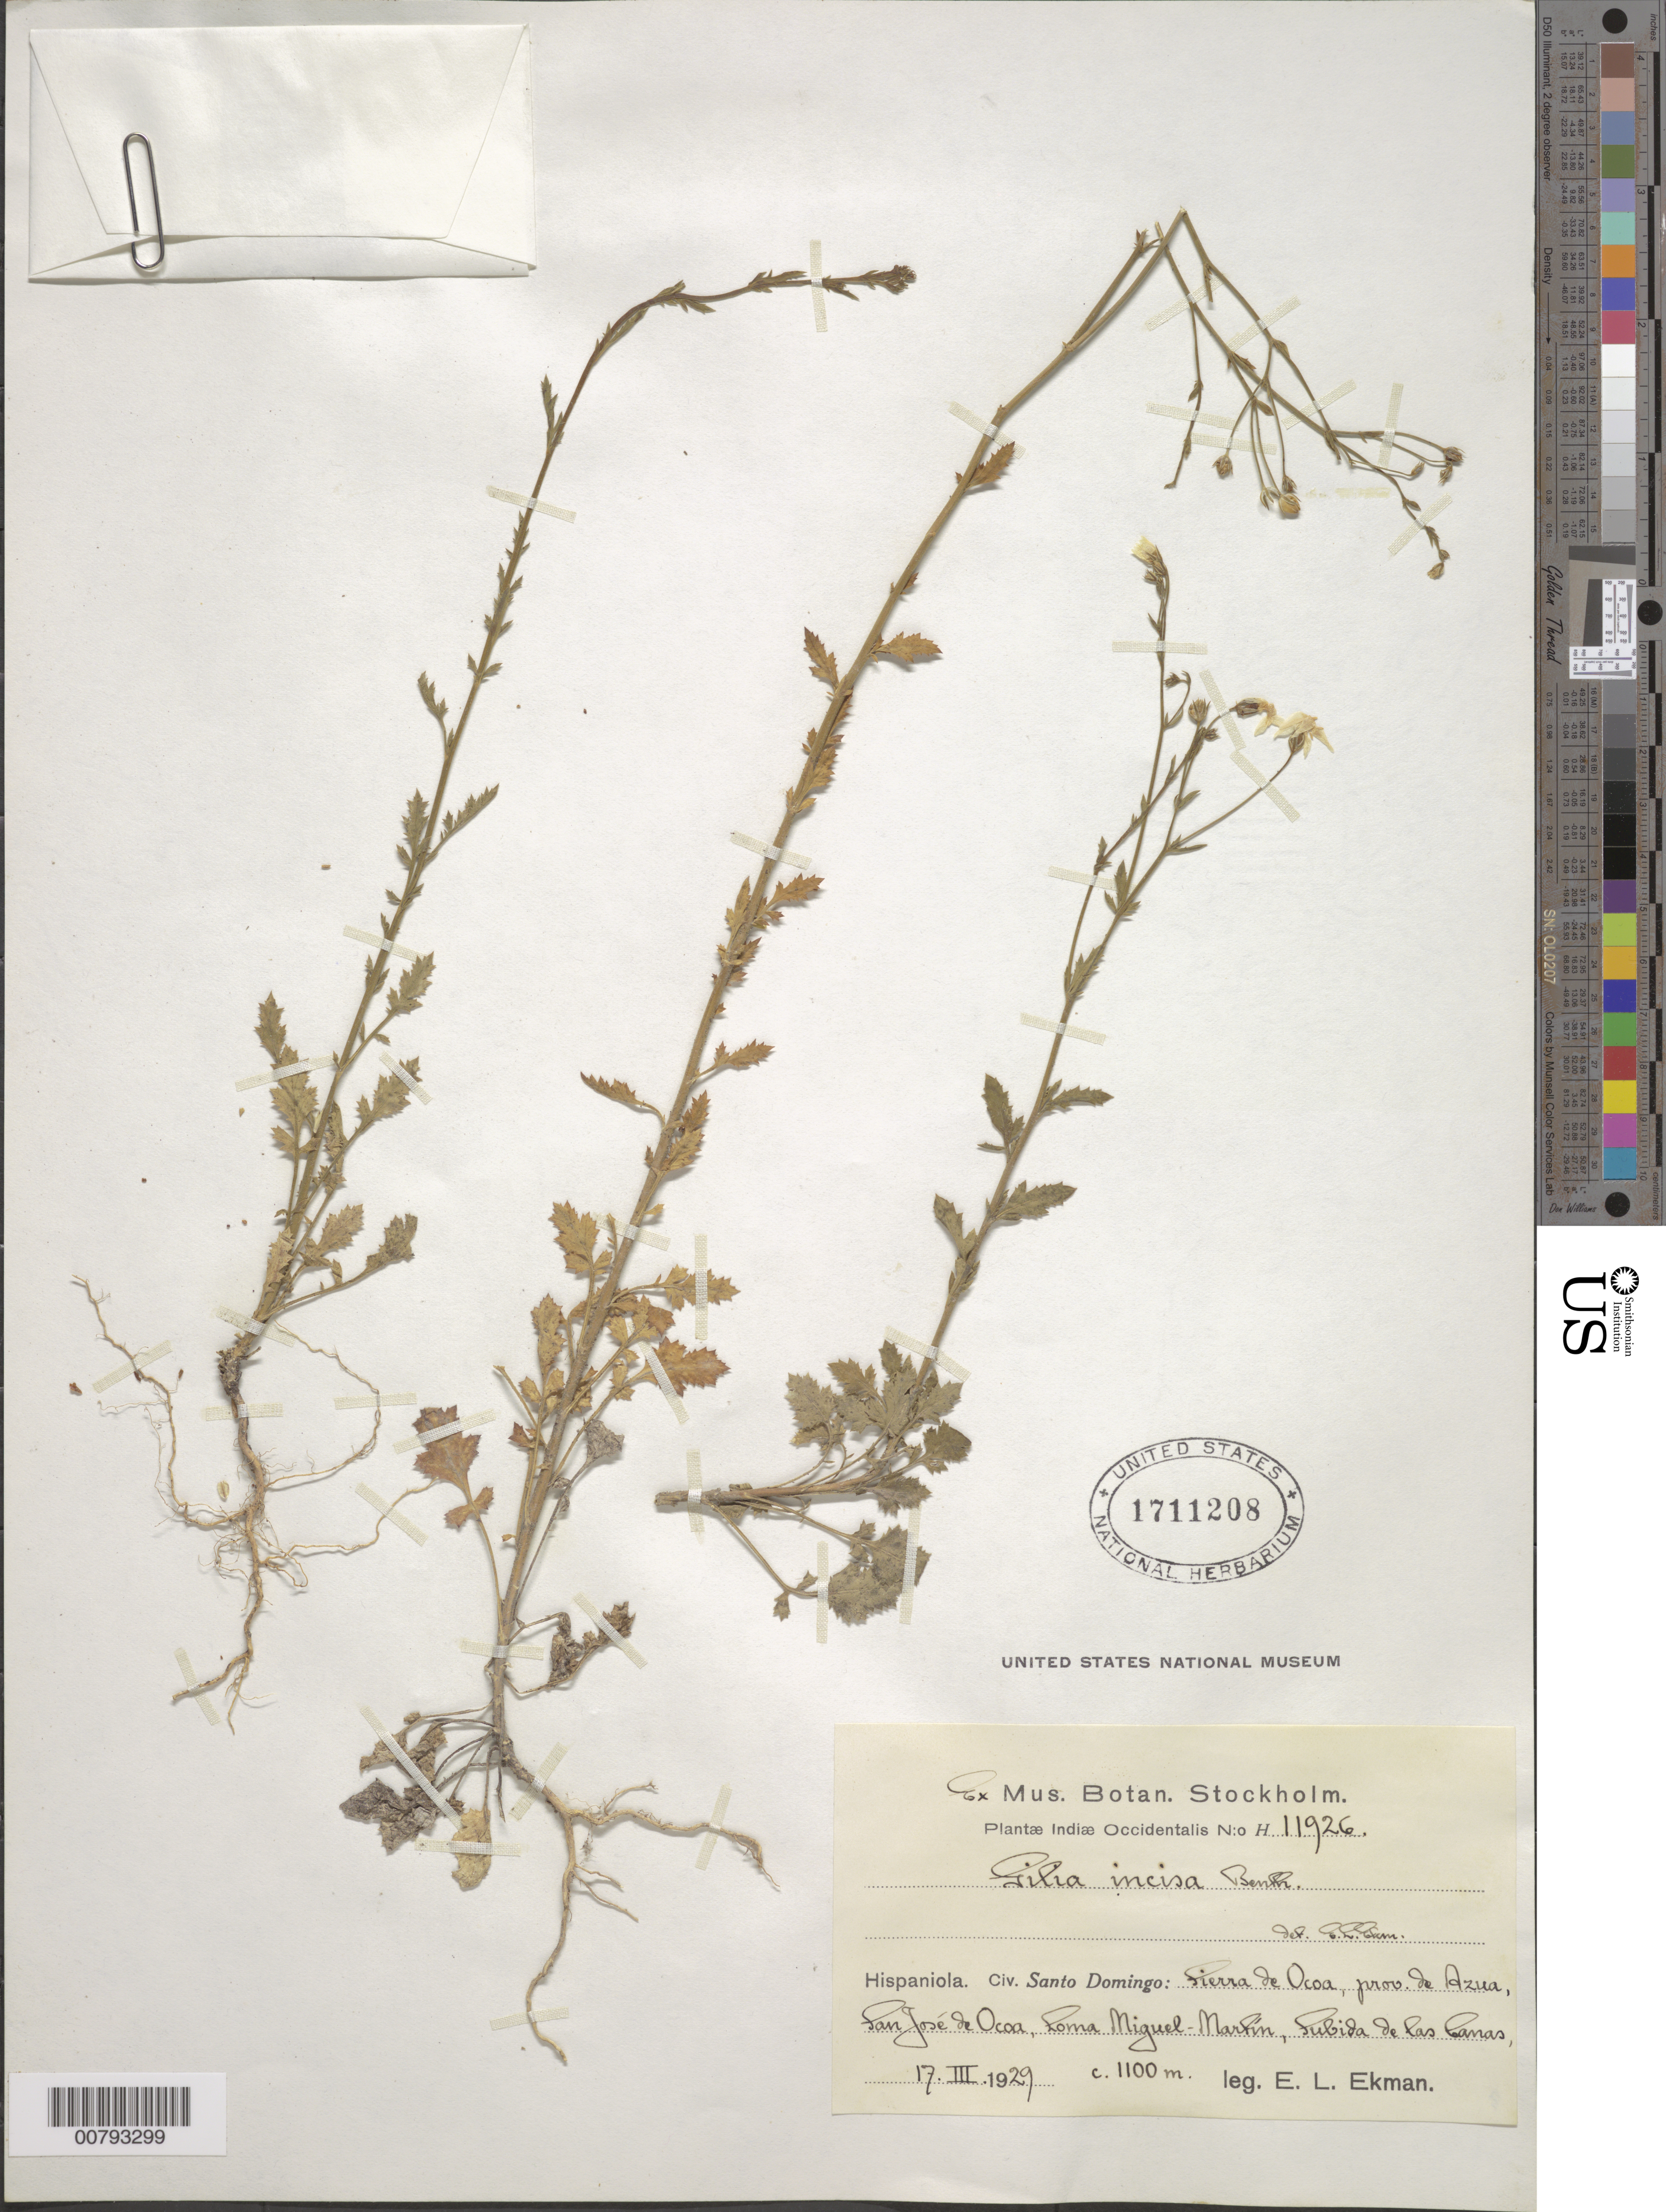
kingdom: Plantae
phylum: Tracheophyta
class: Magnoliopsida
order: Ericales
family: Polemoniaceae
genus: Giliastrum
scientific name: Giliastrum incisum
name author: (Benth.) J.M. Porter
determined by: Strong, Mark T., (BOT), Smithsonian Institution - National Museum of Natural History (UNITED STATES)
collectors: E. L. Ekman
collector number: H 11926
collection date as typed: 17 Mar 1929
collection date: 1929-03-17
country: Dominican Republic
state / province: Azua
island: Hispaniola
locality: Sierra de Ocoa, San José de Ocoa, Loma Miguel-Martín, Subida de las Canas.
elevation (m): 1100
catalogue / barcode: US 1711208